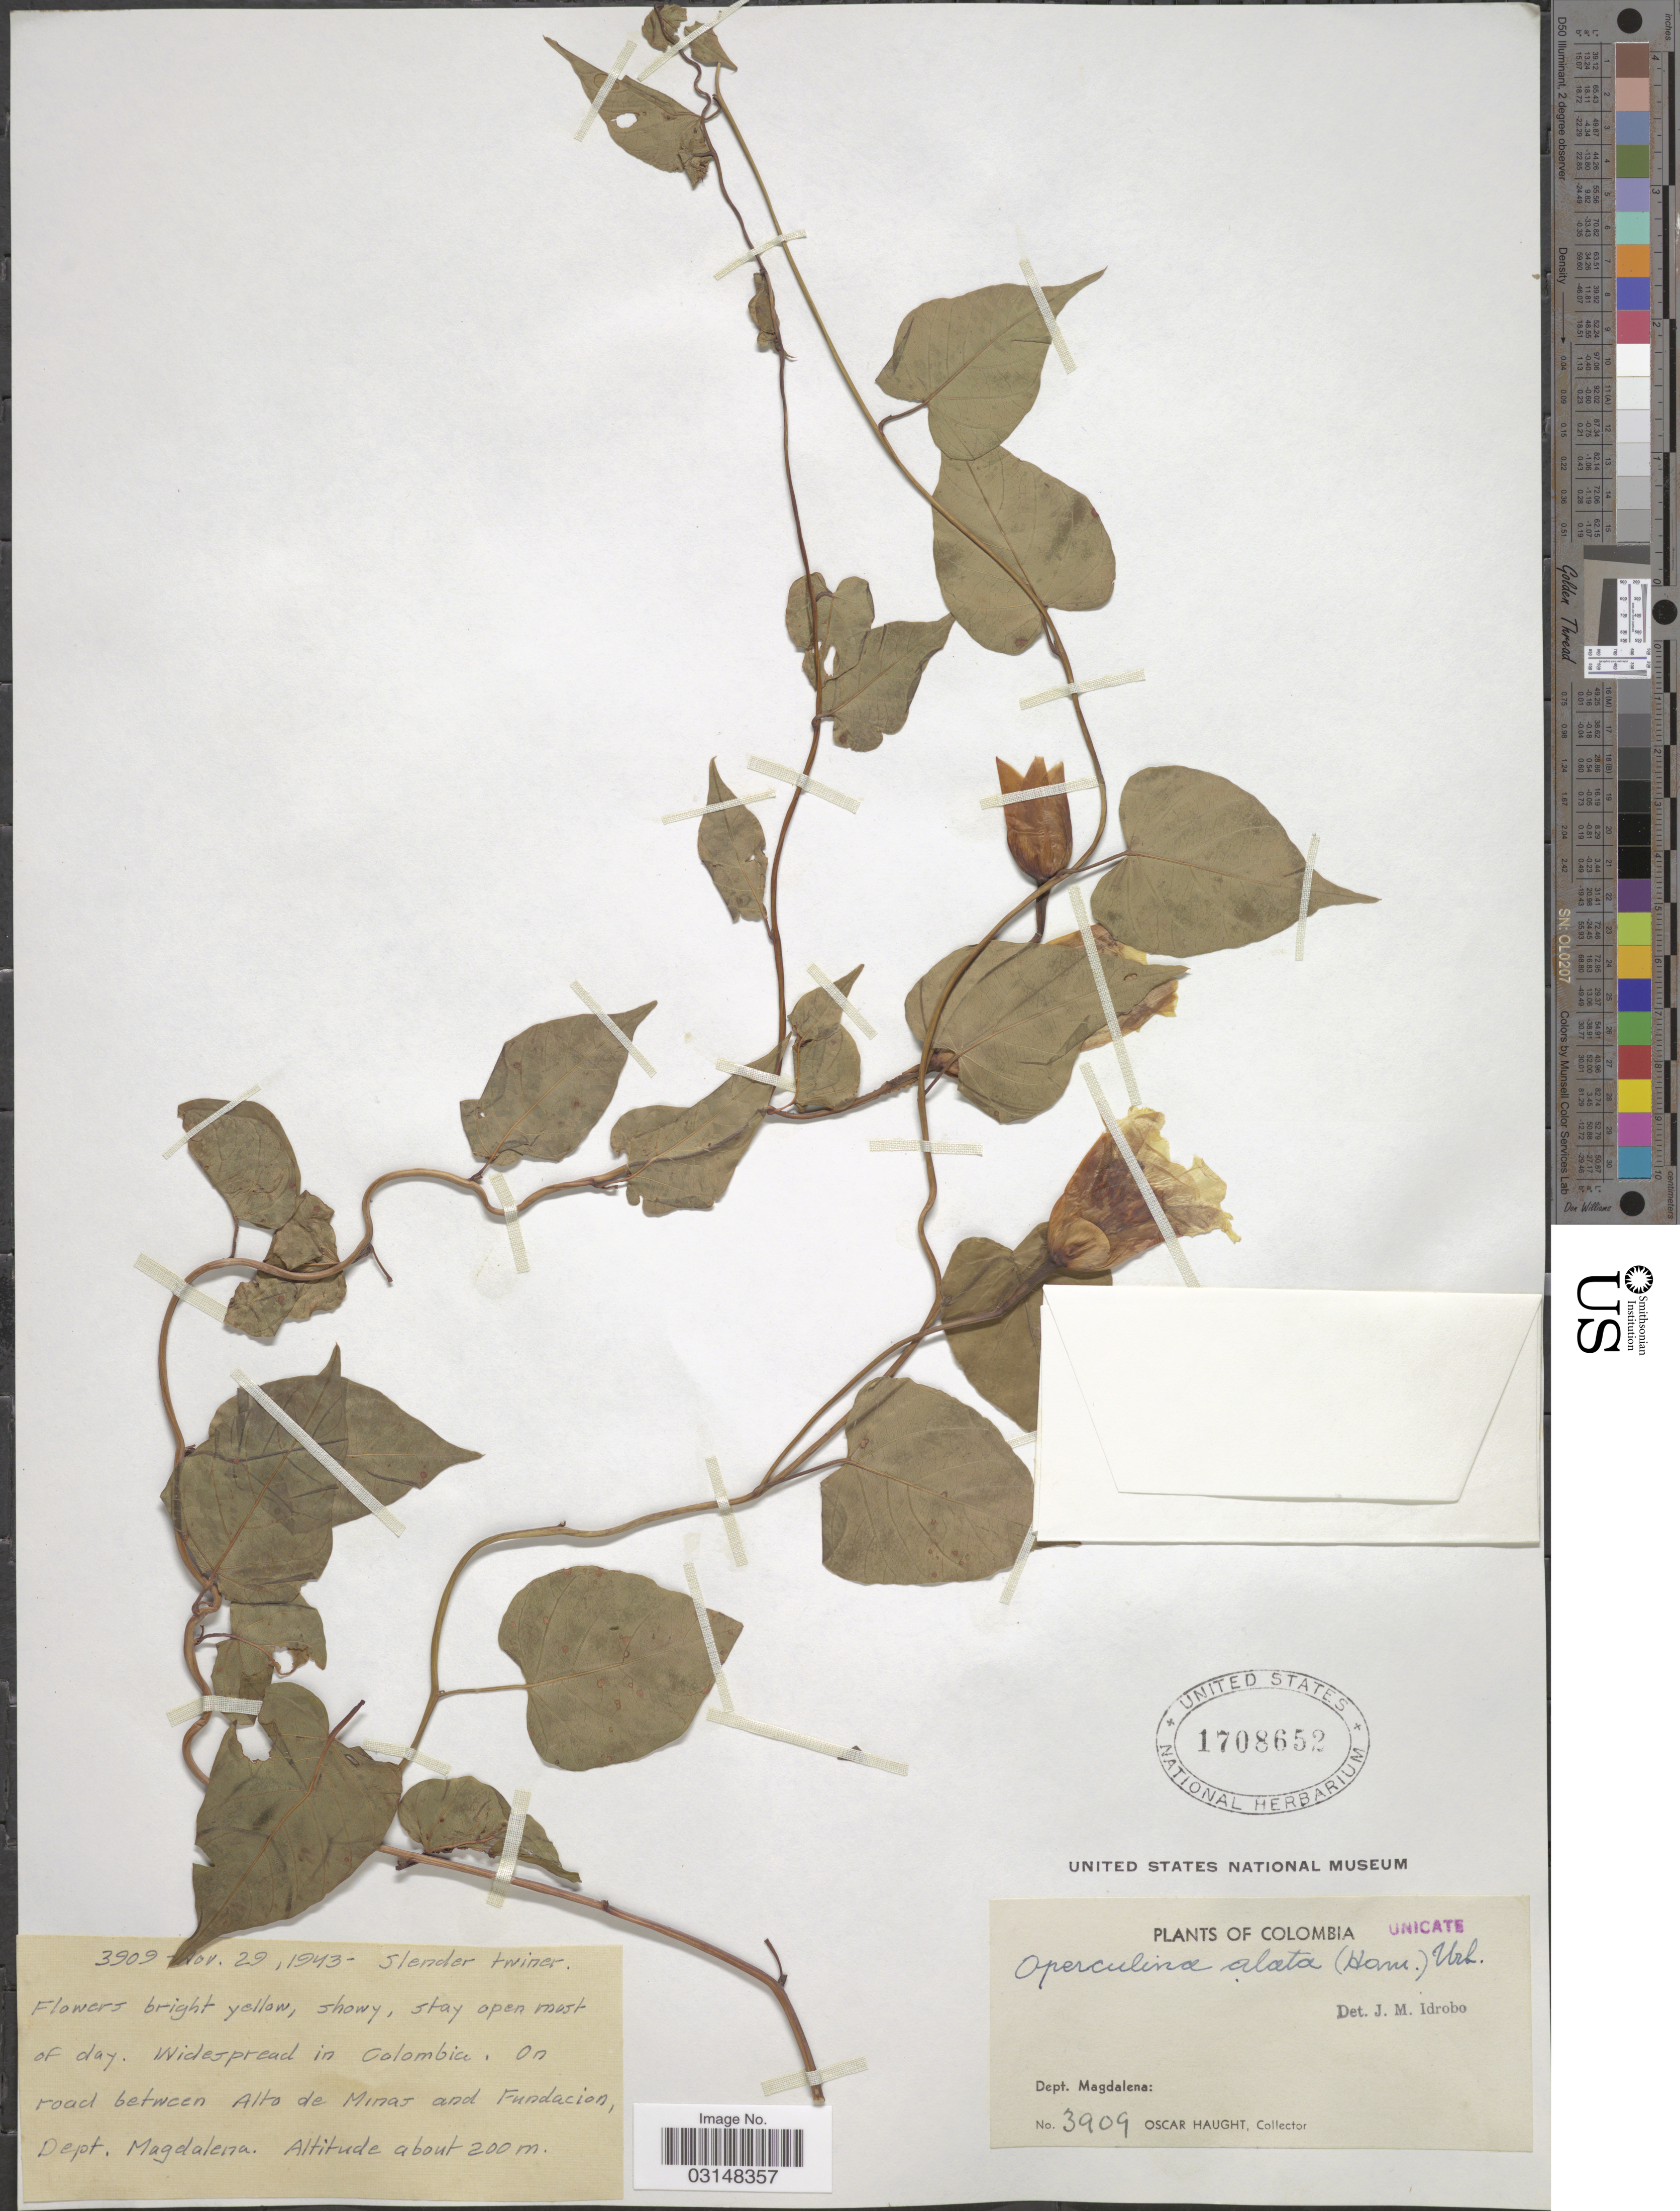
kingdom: Plantae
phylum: Tracheophyta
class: Magnoliopsida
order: Solanales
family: Convolvulaceae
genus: Operculina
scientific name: Operculina alata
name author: (Ham.) Urb.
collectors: O. L. Haught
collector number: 3909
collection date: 1943-11-29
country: Colombia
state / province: Magdalena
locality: Widespread in Colombia, On road between Alto de Minas and Fundacion, Dept. Magdalena.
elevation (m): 200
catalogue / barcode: US 1708652